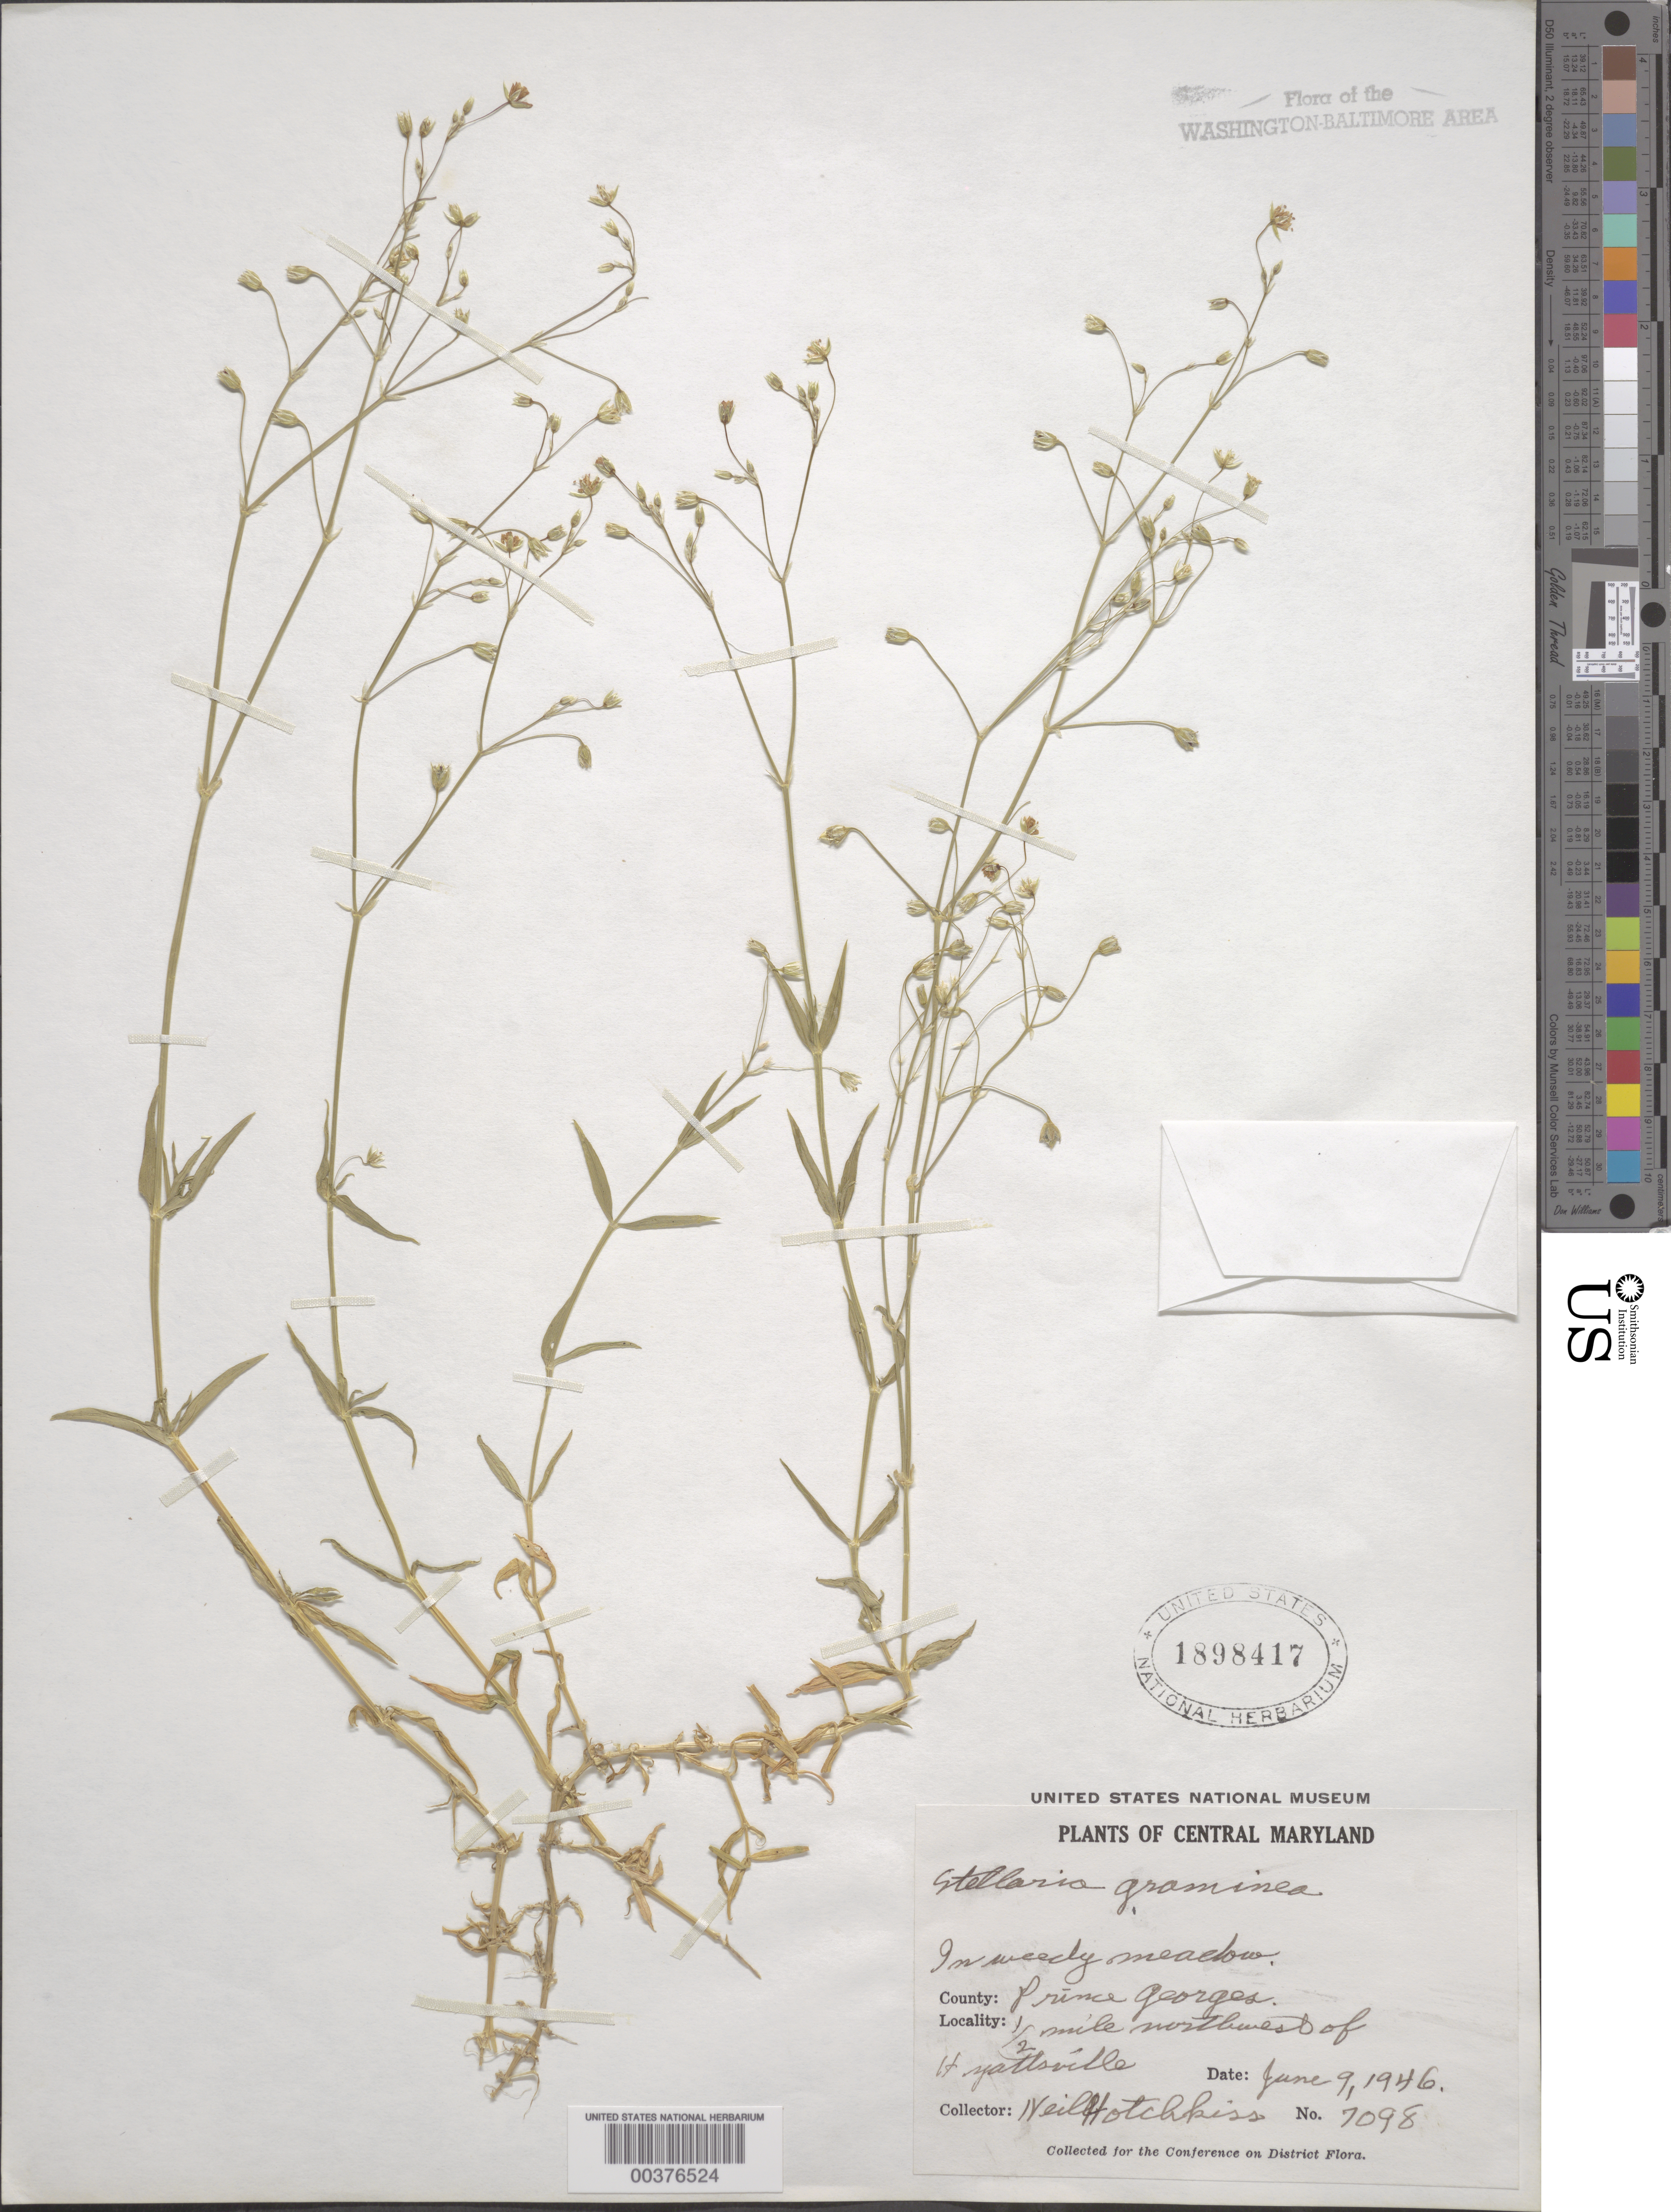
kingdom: Plantae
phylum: Tracheophyta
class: Magnoliopsida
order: Caryophyllales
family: Caryophyllaceae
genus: Stellaria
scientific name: Stellaria graminea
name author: L.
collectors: N. Hotchkiss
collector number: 7098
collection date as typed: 09 Jun 1946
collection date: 1946-06-09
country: United States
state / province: Maryland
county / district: Prince George's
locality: northwest of Hyattsville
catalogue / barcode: US 1898417